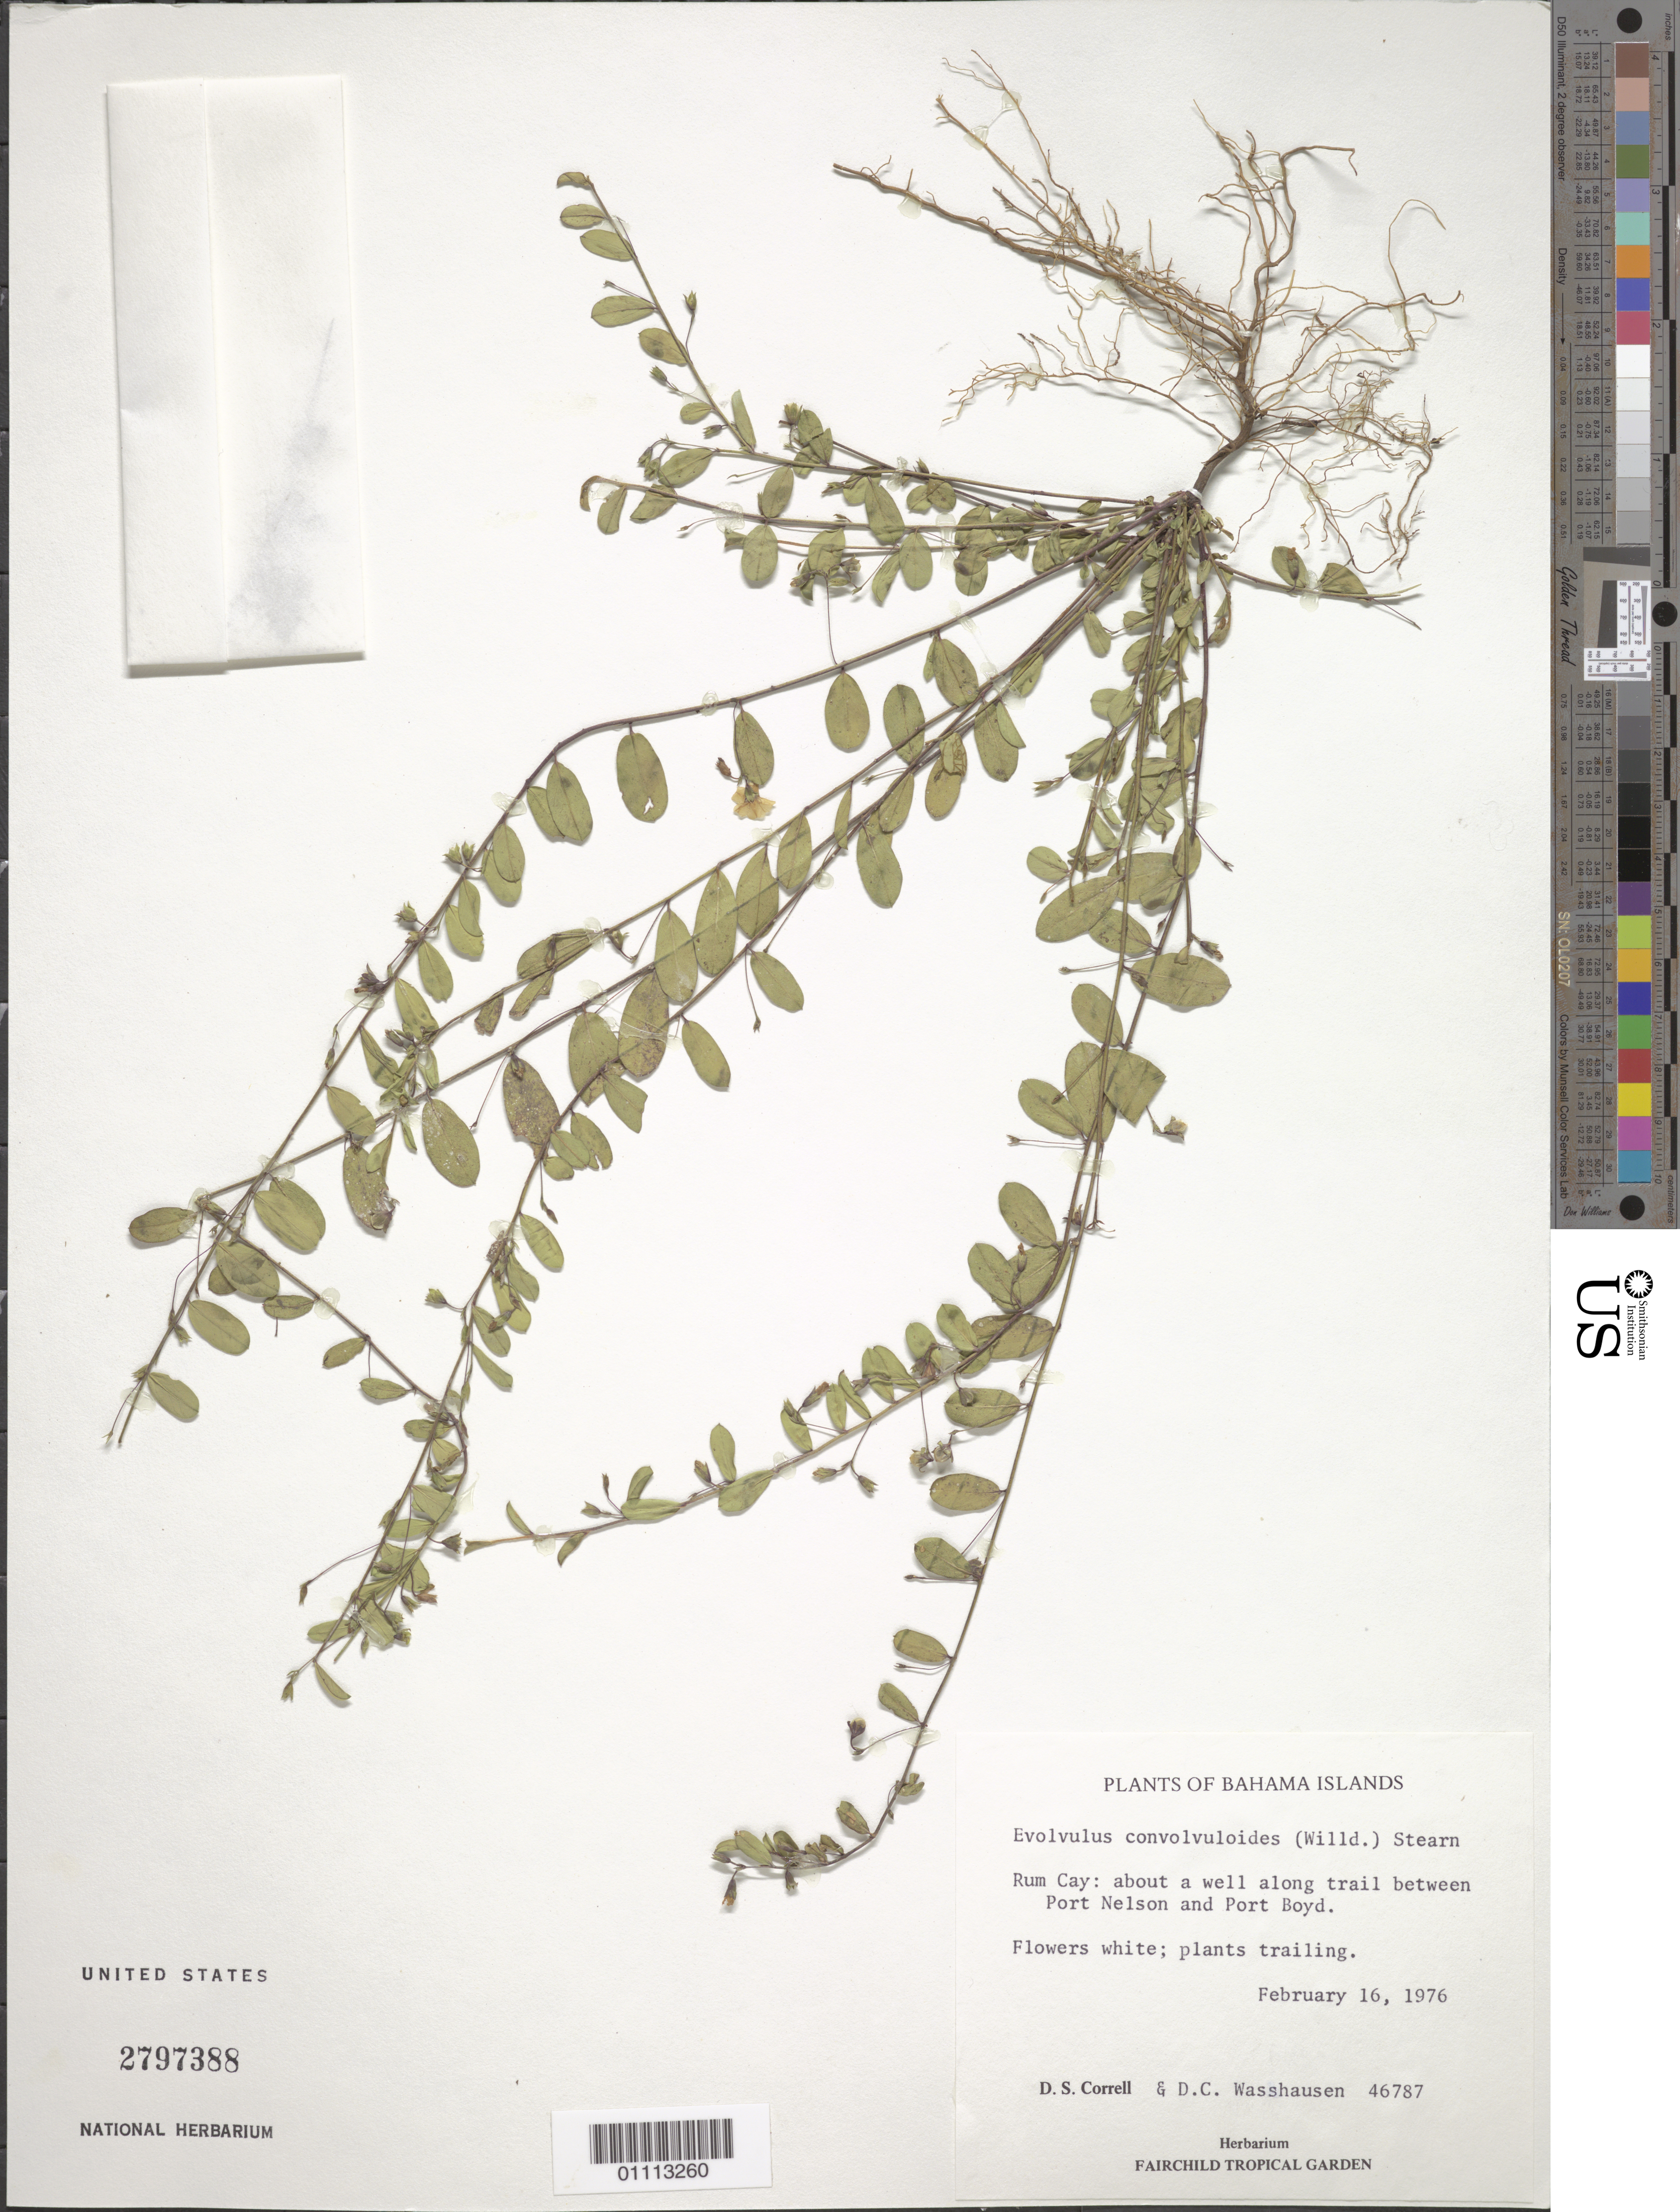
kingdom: Plantae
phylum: Tracheophyta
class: Magnoliopsida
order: Solanales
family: Convolvulaceae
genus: Evolvulus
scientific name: Evolvulus convolvuloides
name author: (Willd. ex Schult.) Stearn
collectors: D. S. Correll & D. C. Wasshausen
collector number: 46787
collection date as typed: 16 Feb 1976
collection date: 1976-02-16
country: Bahamas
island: Rum Cay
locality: About a well along trail between Port Nelson and Port Boyd.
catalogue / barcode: US 2797388